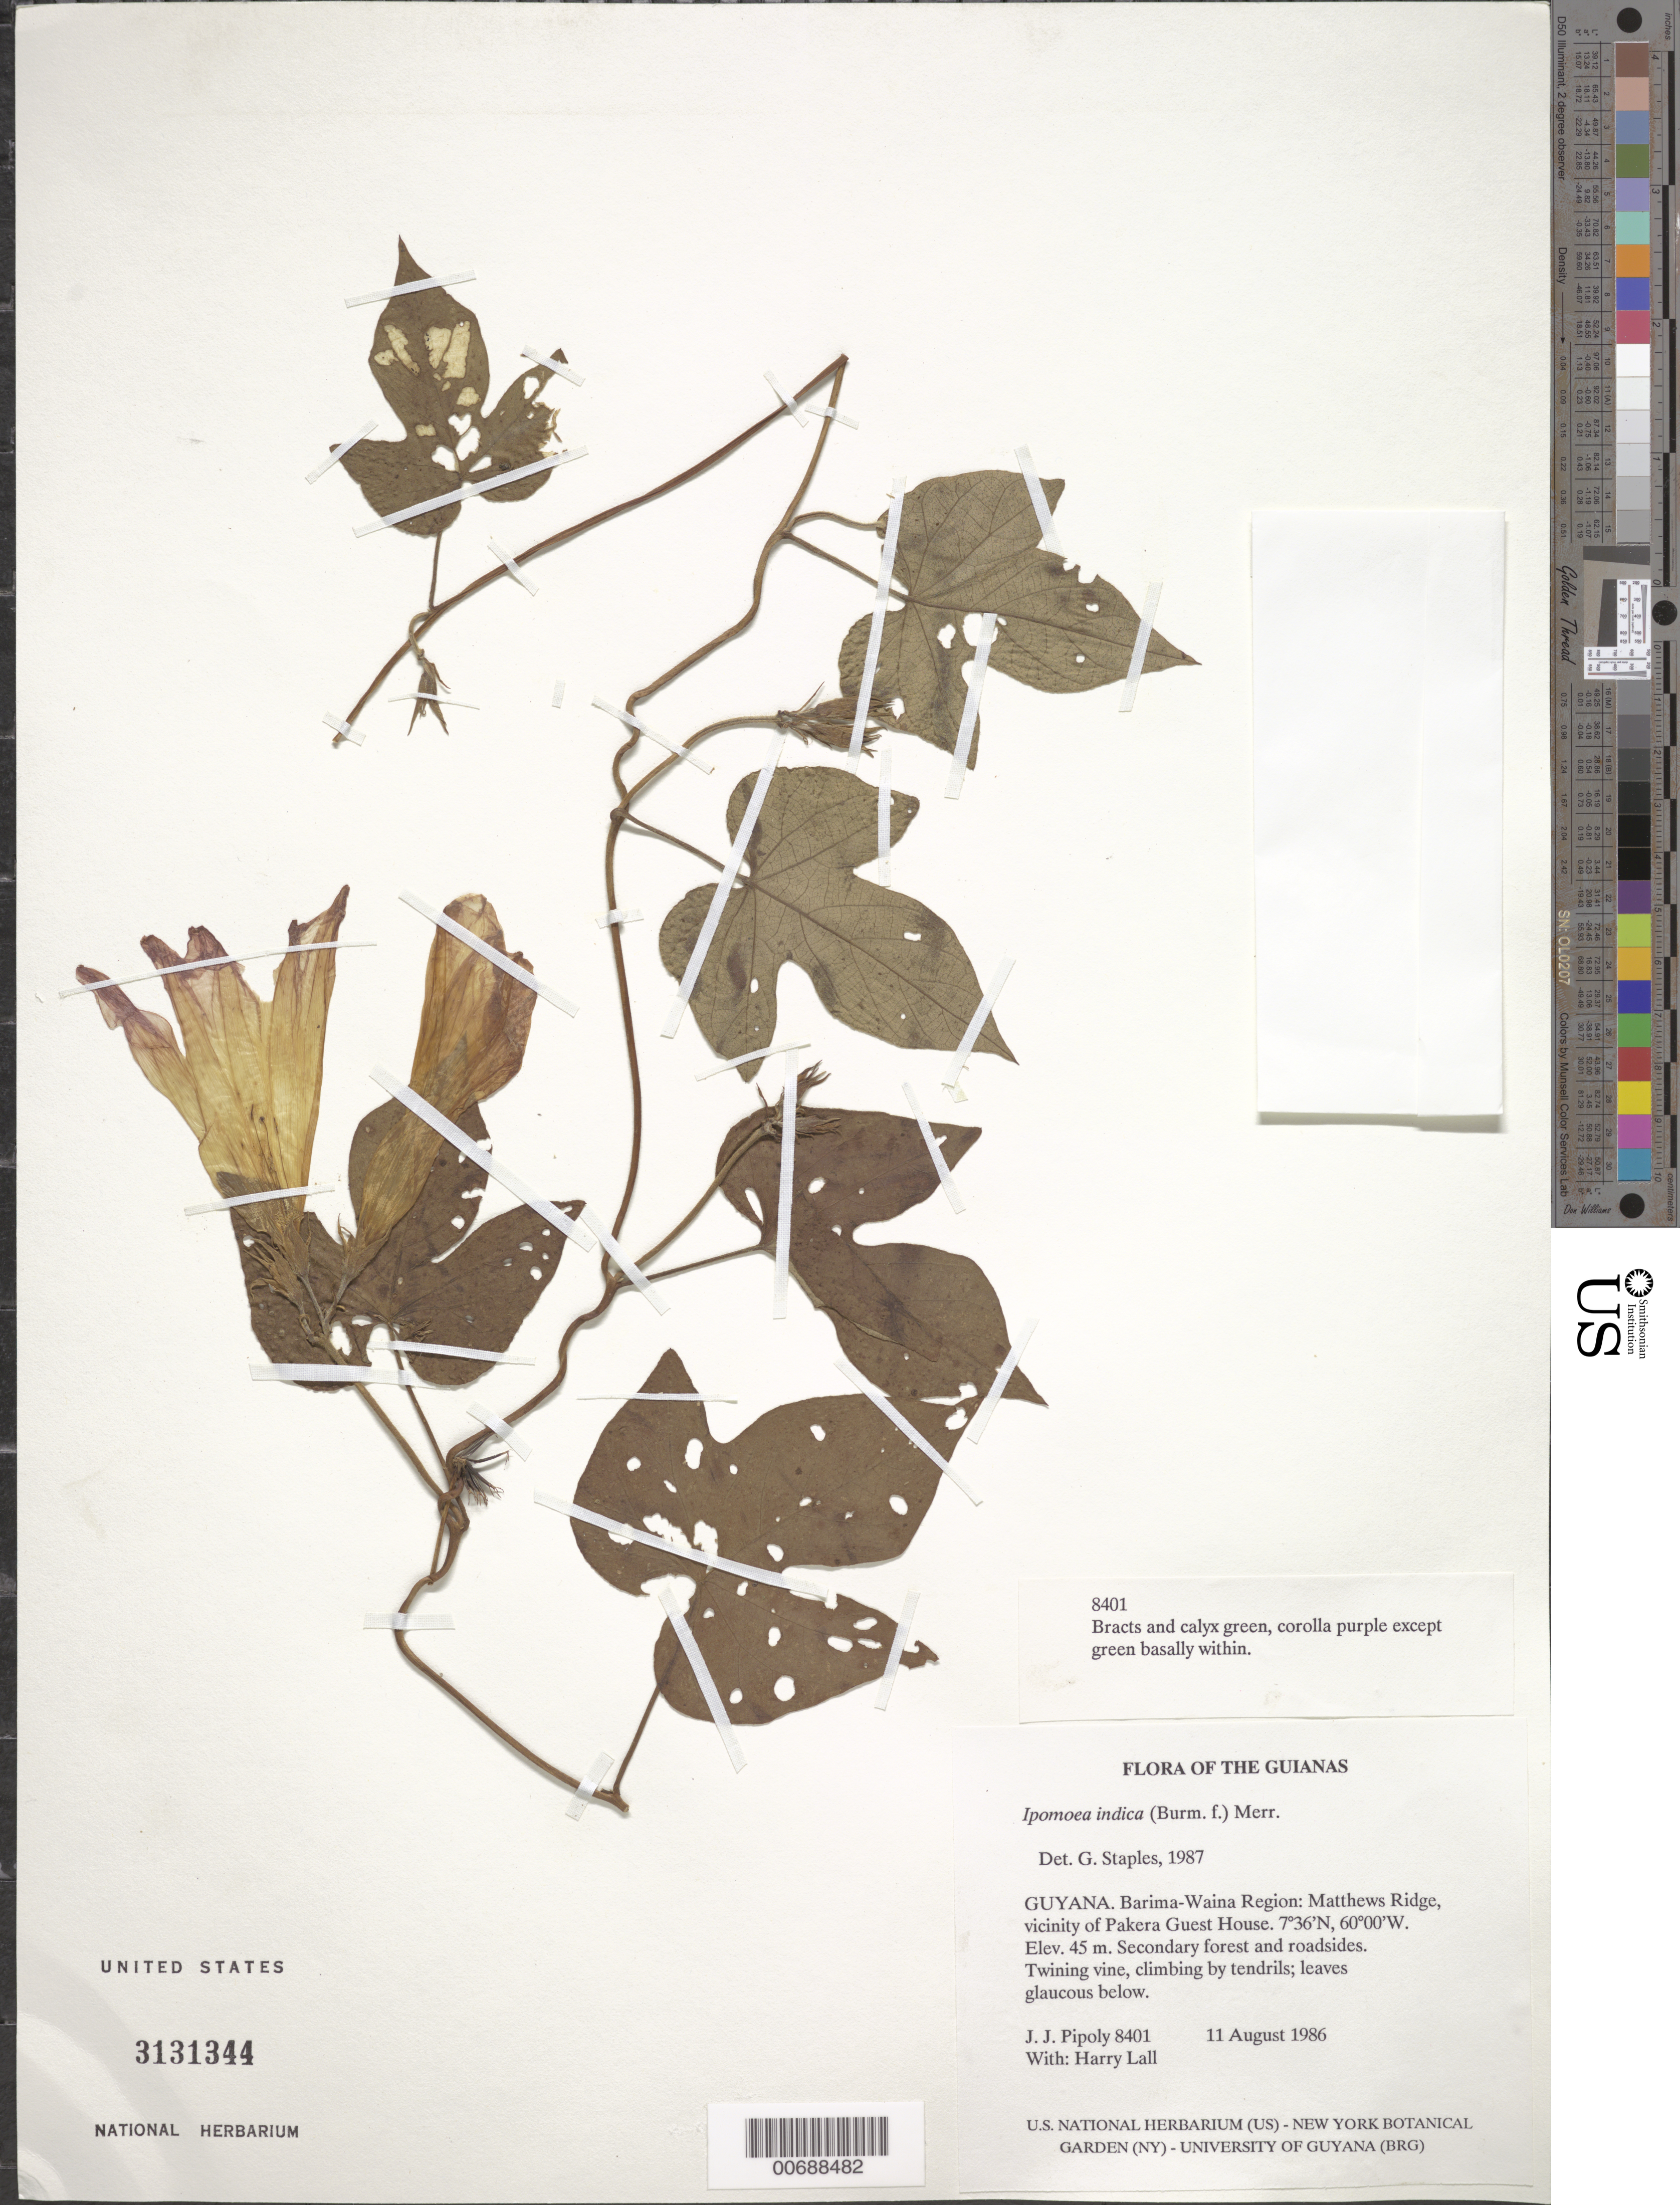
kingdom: Plantae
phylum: Tracheophyta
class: Magnoliopsida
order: Solanales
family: Convolvulaceae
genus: Ipomoea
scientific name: Ipomoea indica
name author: (Burm.) Merr.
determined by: Staples, G. W.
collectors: J. J. Pipoly & H. Lall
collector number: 8401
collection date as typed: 11 August 1986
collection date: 1986-08-11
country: Guyana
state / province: Barima-Waini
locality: Matthews Ridge, vicinity of Pakera Guest House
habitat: Secondary forest and roadsides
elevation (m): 45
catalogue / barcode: US 3131344